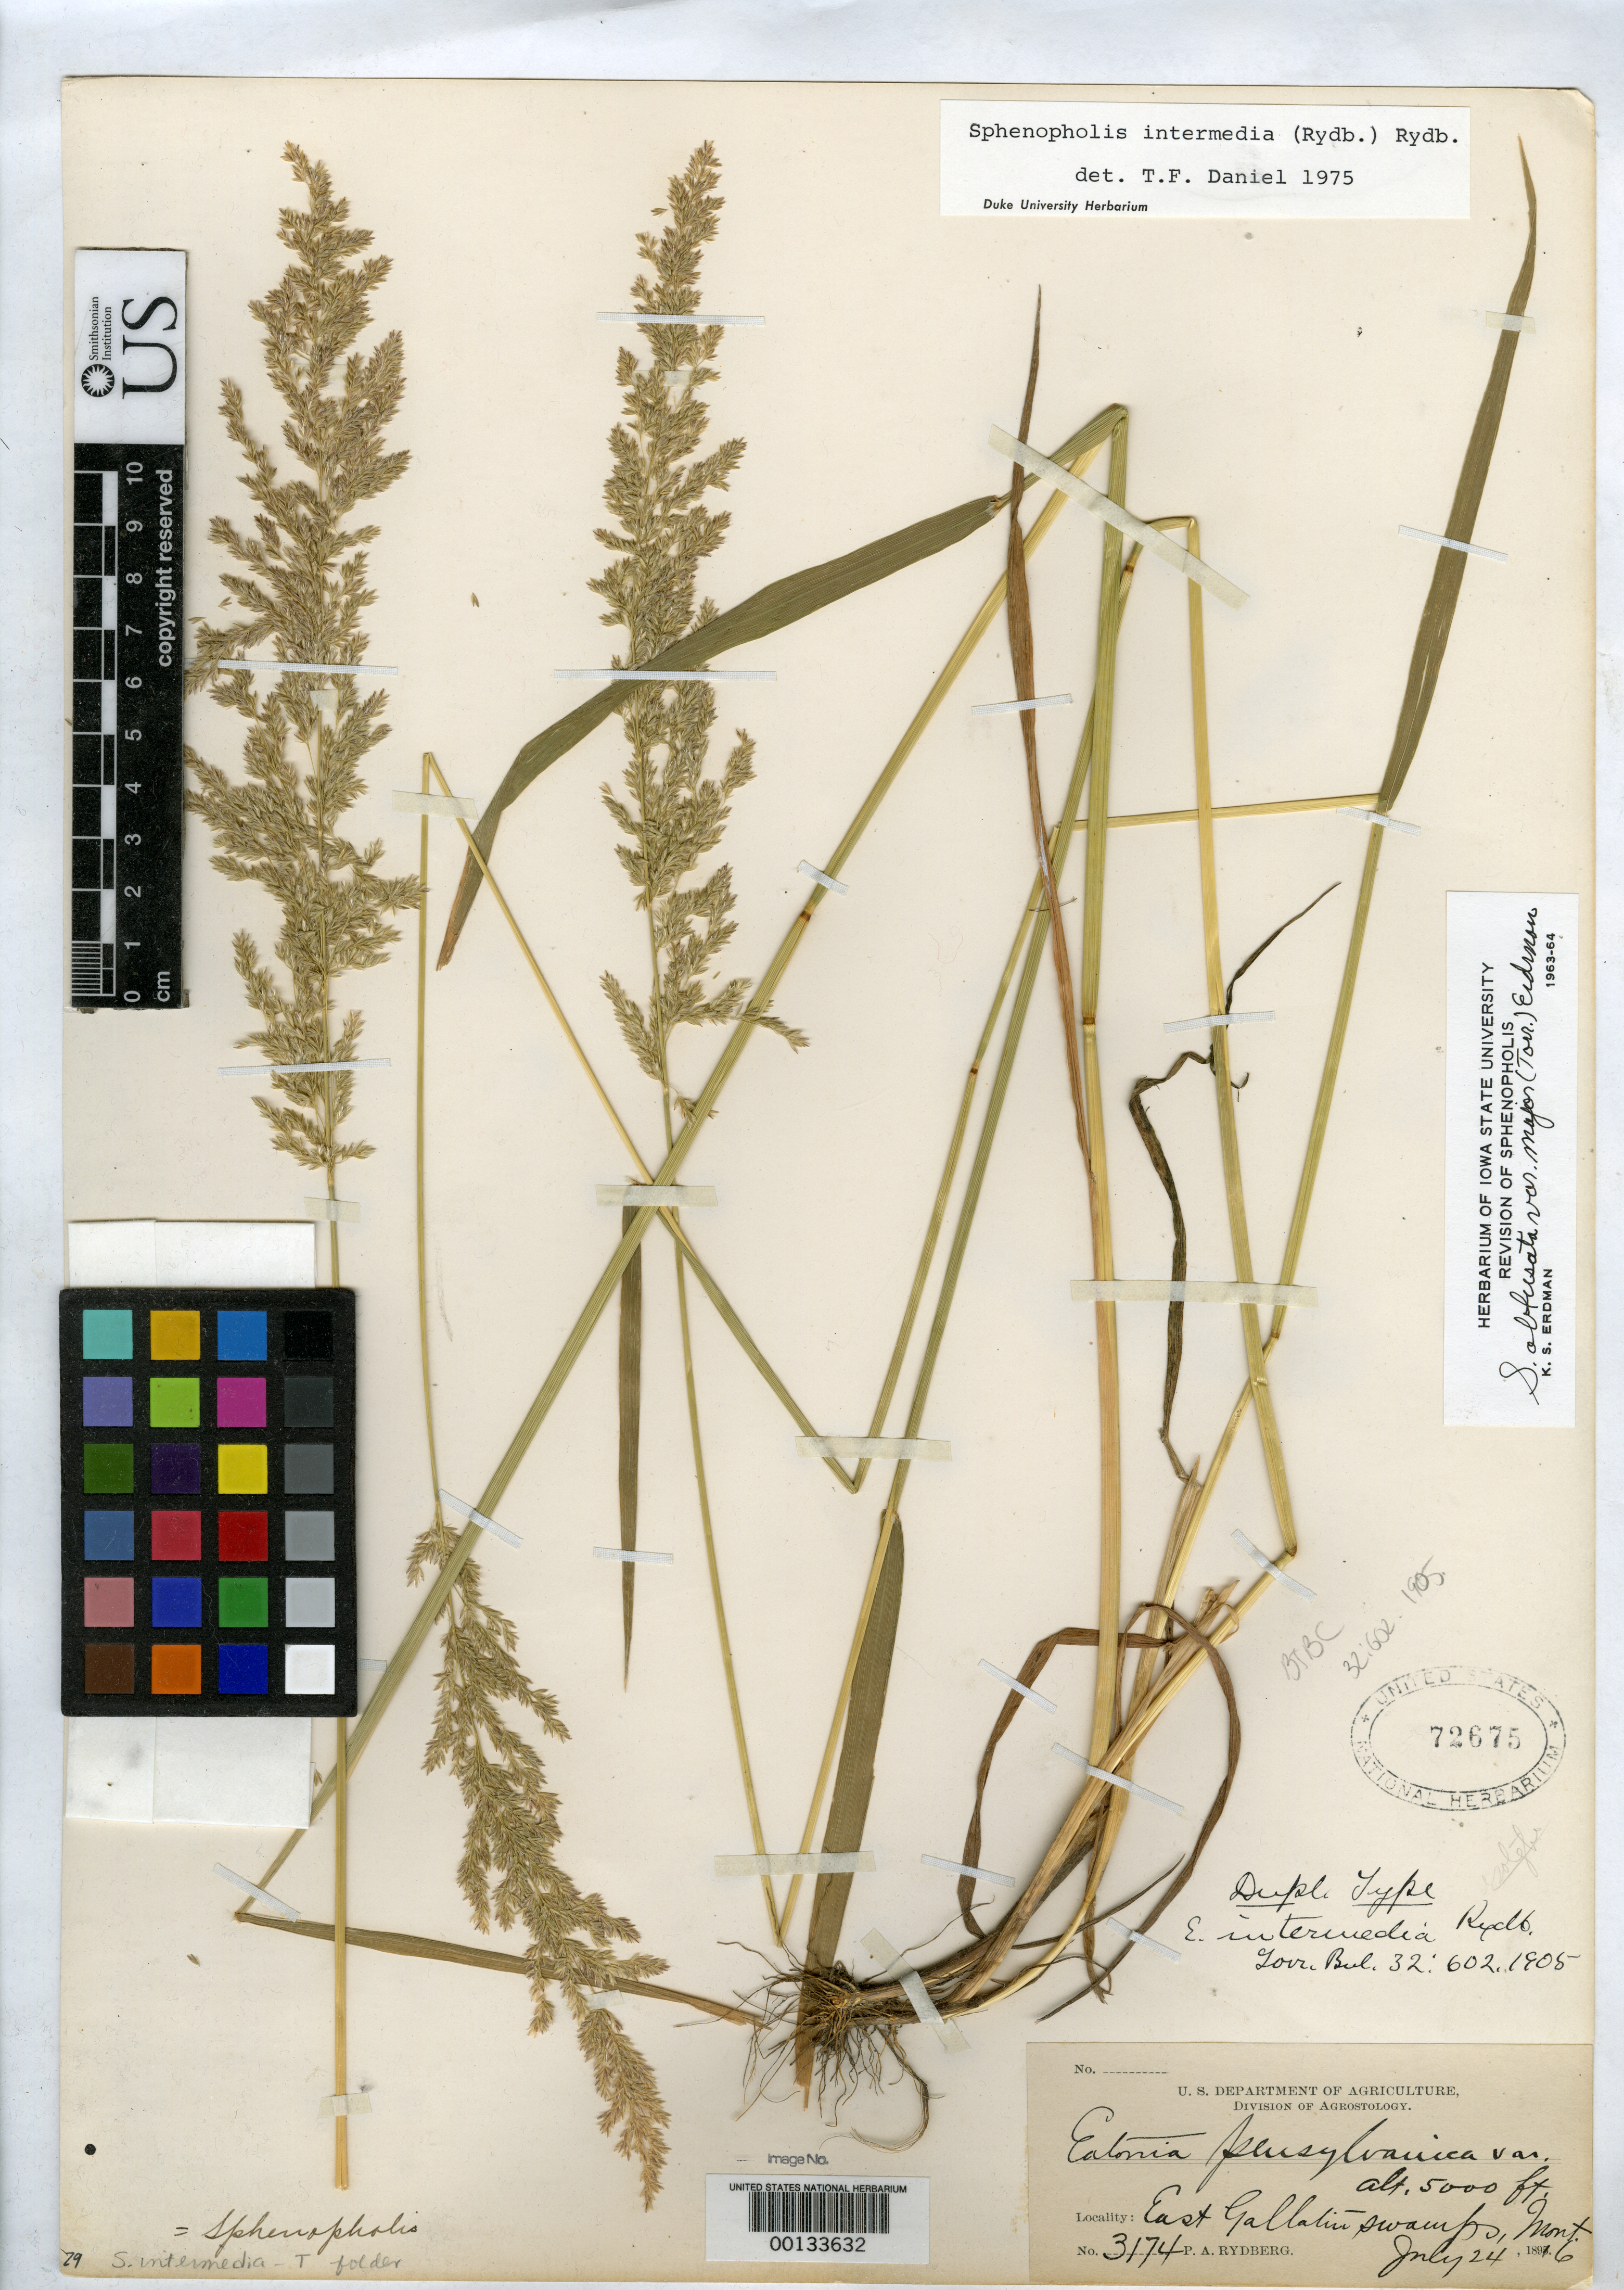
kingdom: Plantae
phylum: Tracheophyta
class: Liliopsida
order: Poales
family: Poaceae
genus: Eatonia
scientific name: Eatonia intermedia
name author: Rydb.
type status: Isotype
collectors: P. A. Rydberg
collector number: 3174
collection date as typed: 24 Jul 1896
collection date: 1896-07-24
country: United States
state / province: Montana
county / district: Gallatin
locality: East Gallatin.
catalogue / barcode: US 72675